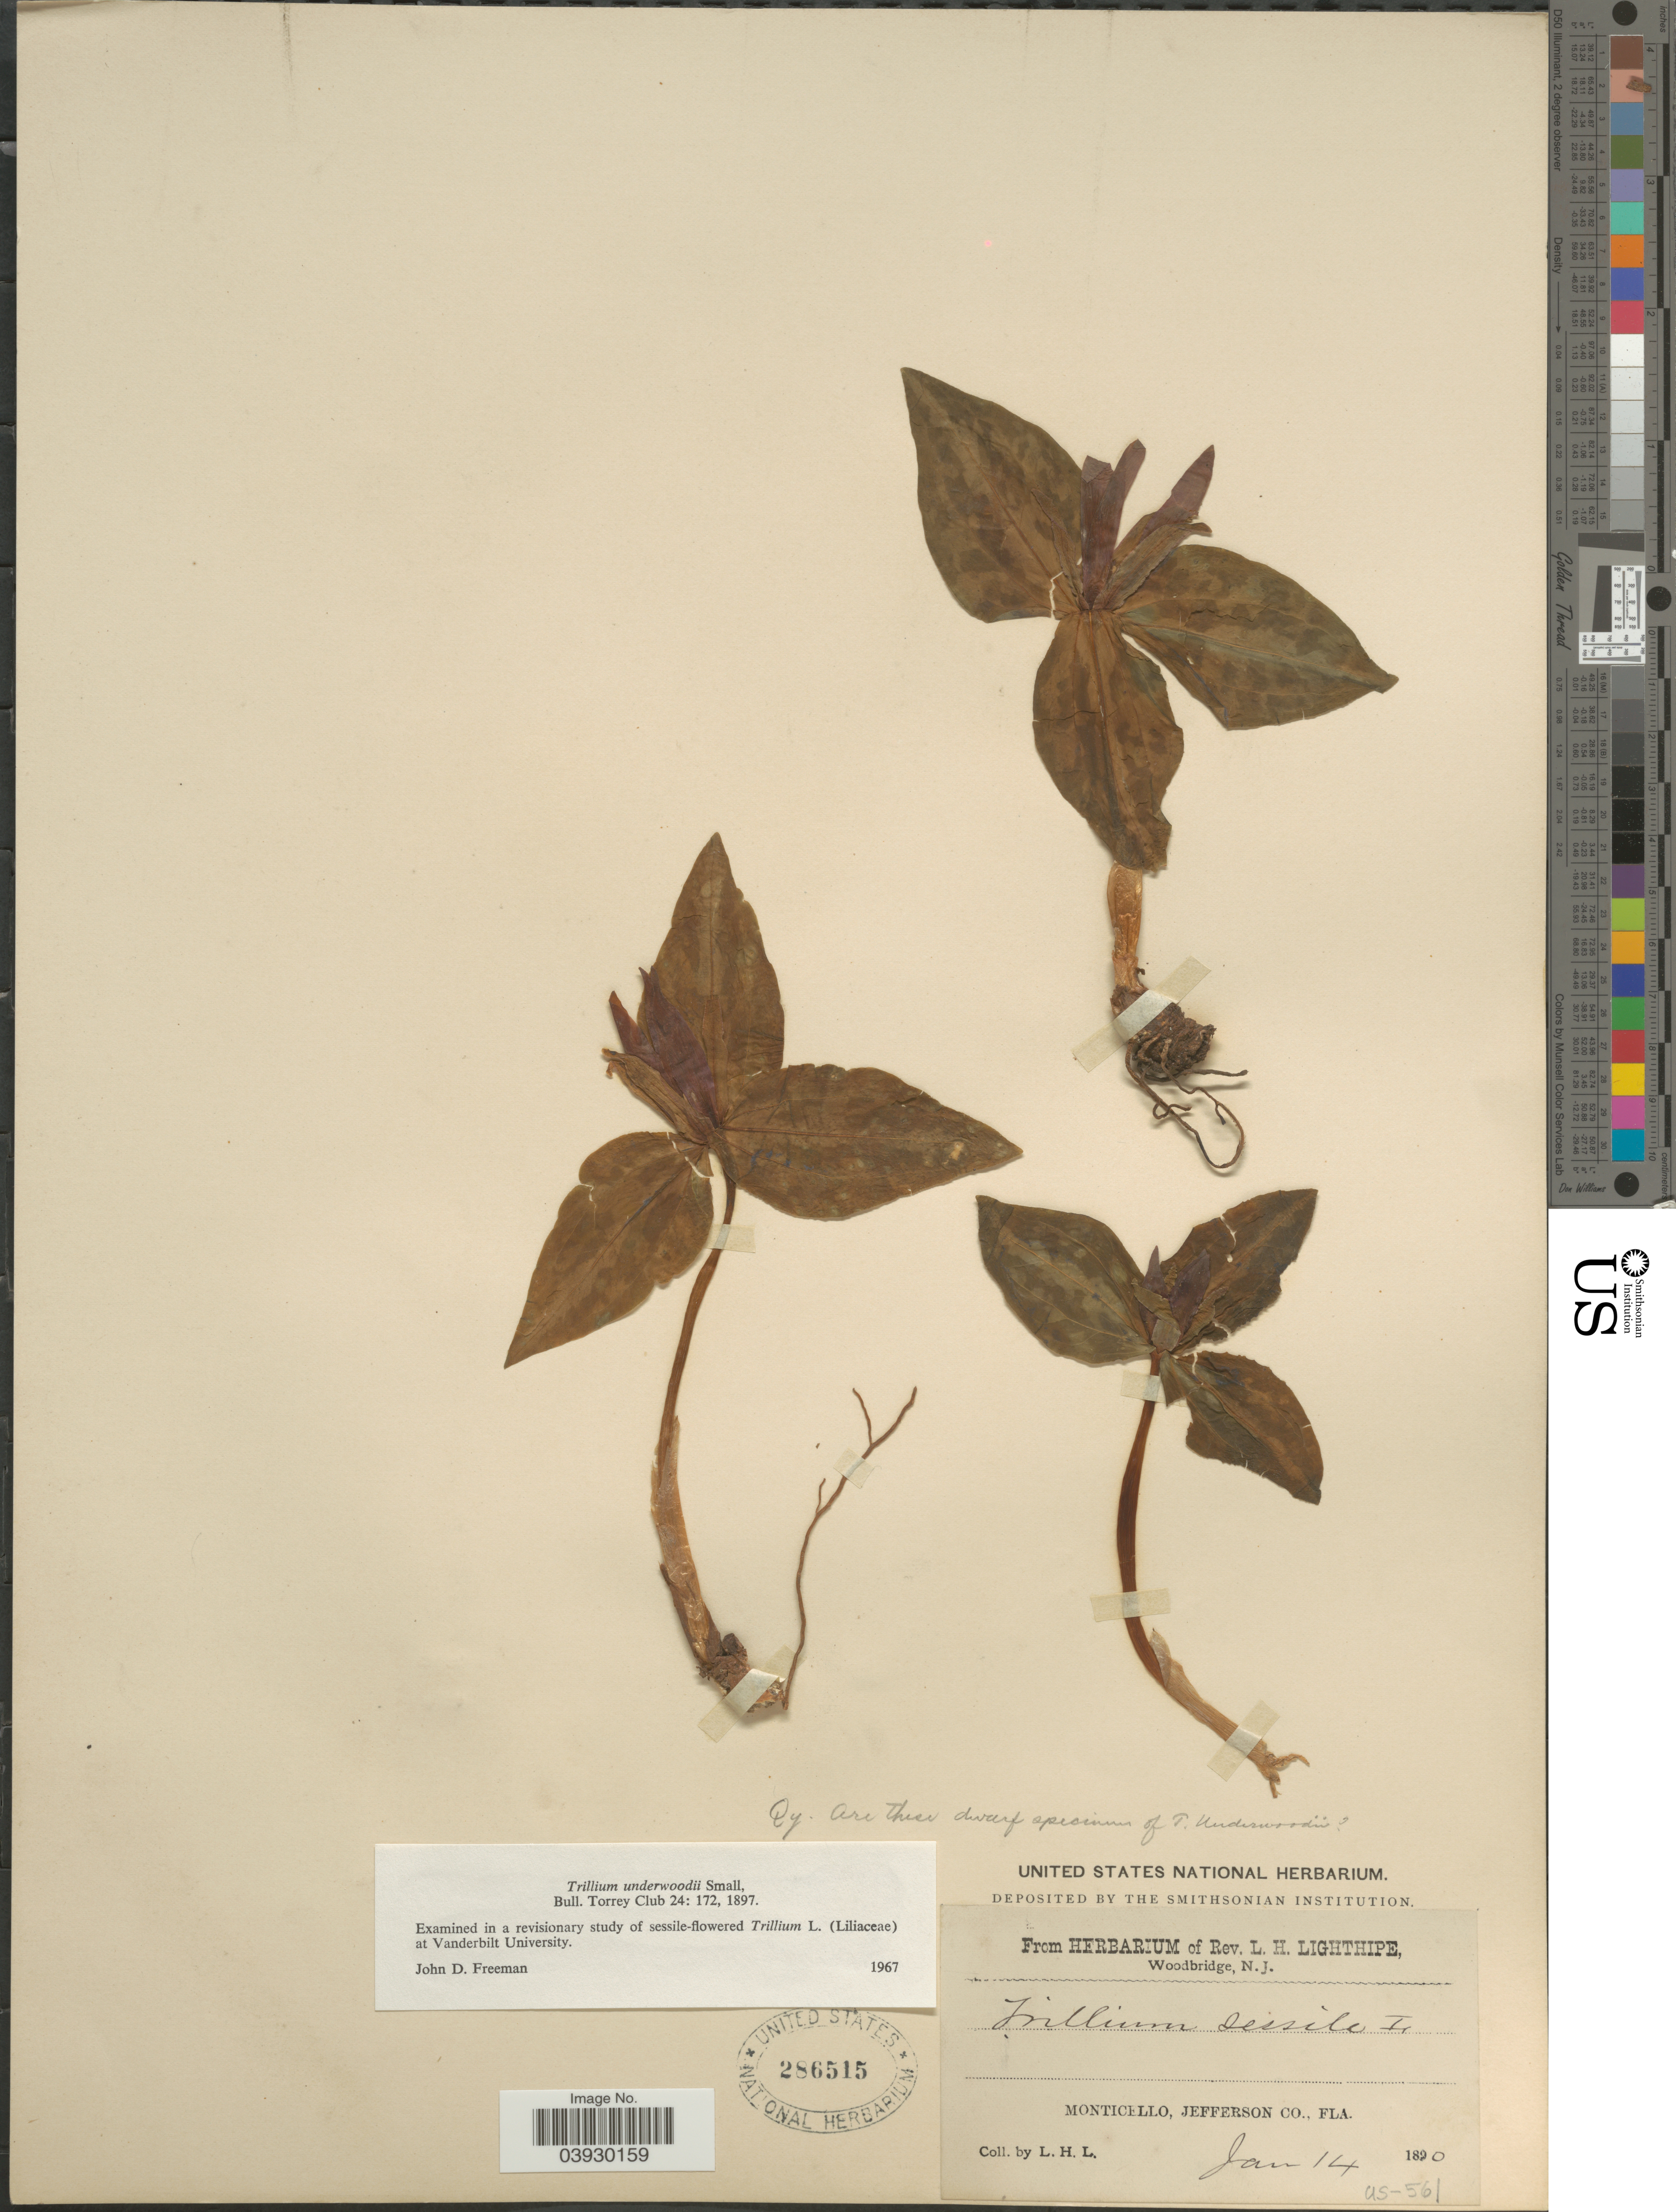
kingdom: Plantae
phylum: Tracheophyta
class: Liliopsida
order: Liliales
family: Melanthiaceae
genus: Trillium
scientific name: Trillium underwoodii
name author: Small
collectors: Rev. L. H. Lighthipe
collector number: US-561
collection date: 1890-01-14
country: United States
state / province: Florida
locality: Monticello, Jefferson Co.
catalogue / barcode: US 286515